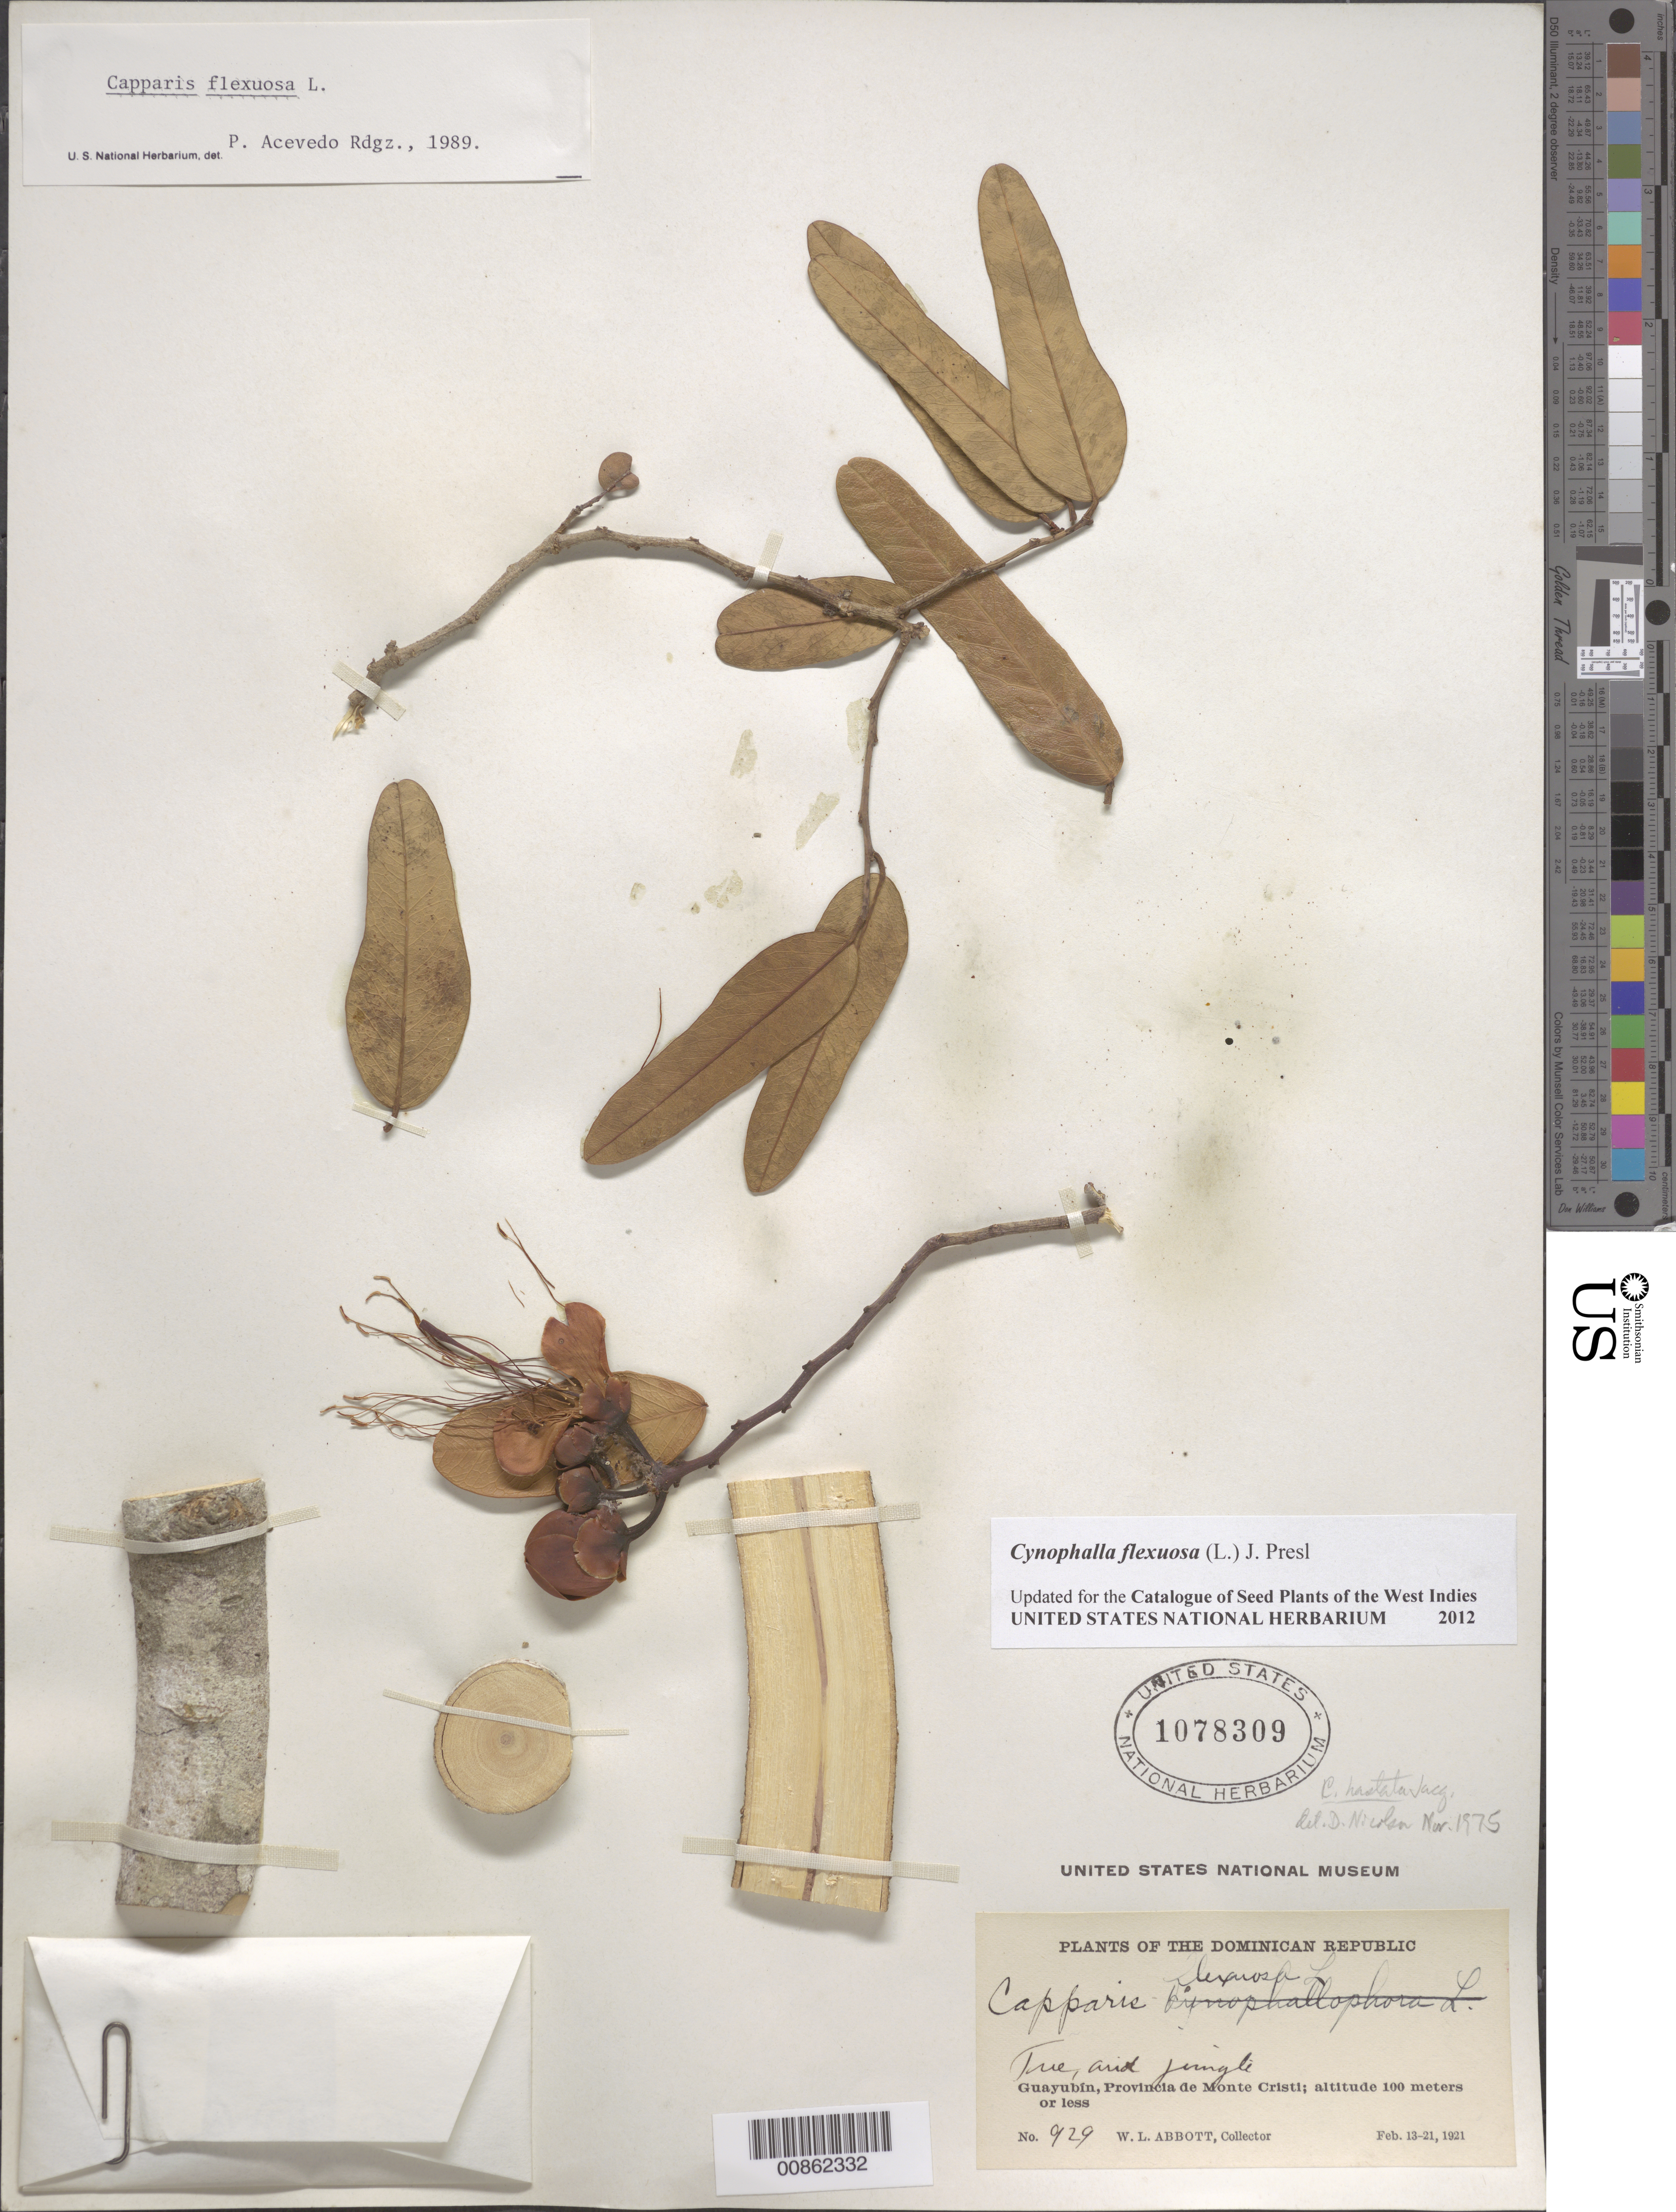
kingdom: Plantae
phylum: Tracheophyta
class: Magnoliopsida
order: Brassicales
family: Capparaceae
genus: Cynophalla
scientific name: Cynophalla flexuosa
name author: (L.) J. Presl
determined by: Acevedo-Rodríguez, P., (BOT), Smithsonian Institution - National Museum of Natural History (UNITED STATES)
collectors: W. L. Abbott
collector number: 929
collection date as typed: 13 Feb 1921 to 21 Feb 1921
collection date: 1921-02-13/1921-02-21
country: Dominican Republic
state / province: Monte Cristi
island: Hispaniola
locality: Guayubín.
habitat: Arid jungle.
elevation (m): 100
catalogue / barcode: US 1078309